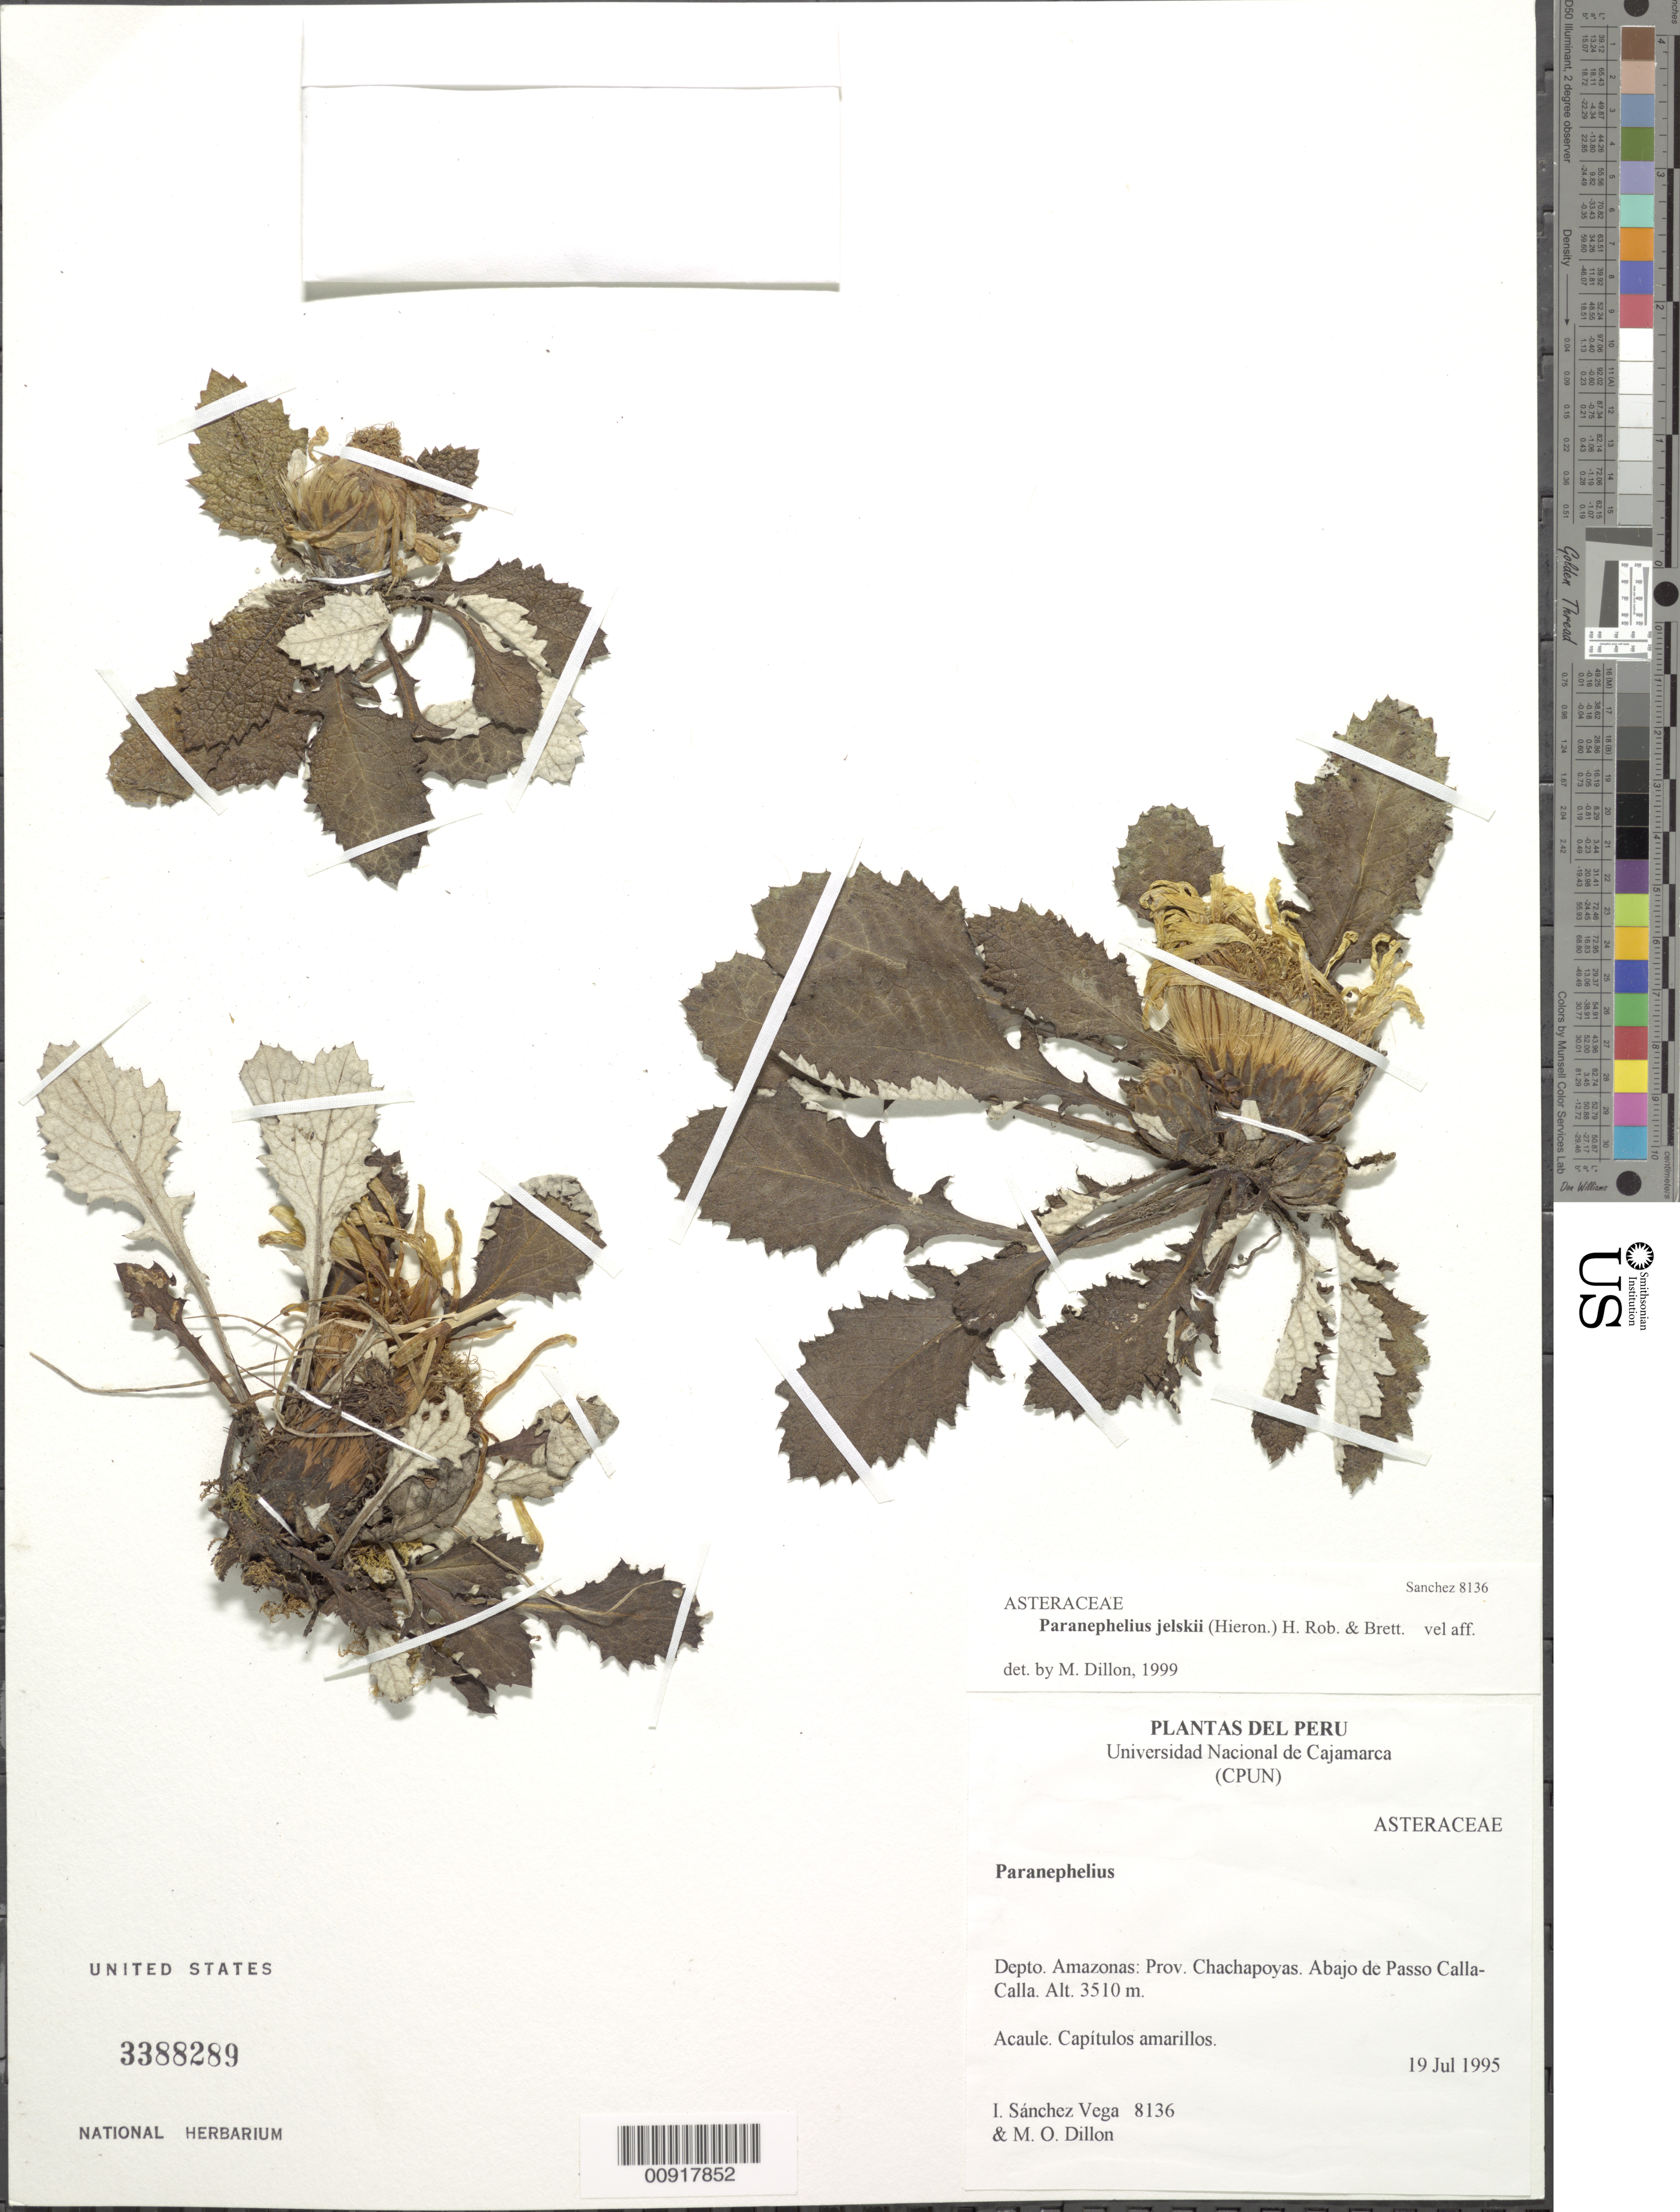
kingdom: Plantae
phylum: Tracheophyta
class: Magnoliopsida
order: Asterales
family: Asteraceae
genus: Paranephelius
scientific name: Paranephelius jelskii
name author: (Hieron.) H. Rob. & Brettell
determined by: Dillon, M. O.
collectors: I. M. Sánchez Vega & M. O. Dillon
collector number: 8136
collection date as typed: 19 July 1995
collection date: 1995-07-19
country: Peru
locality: Prov. Chachapoyas, Dpto. Amazonas, abajo de Passo Calla-Calla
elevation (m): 3510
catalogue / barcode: US 3388289